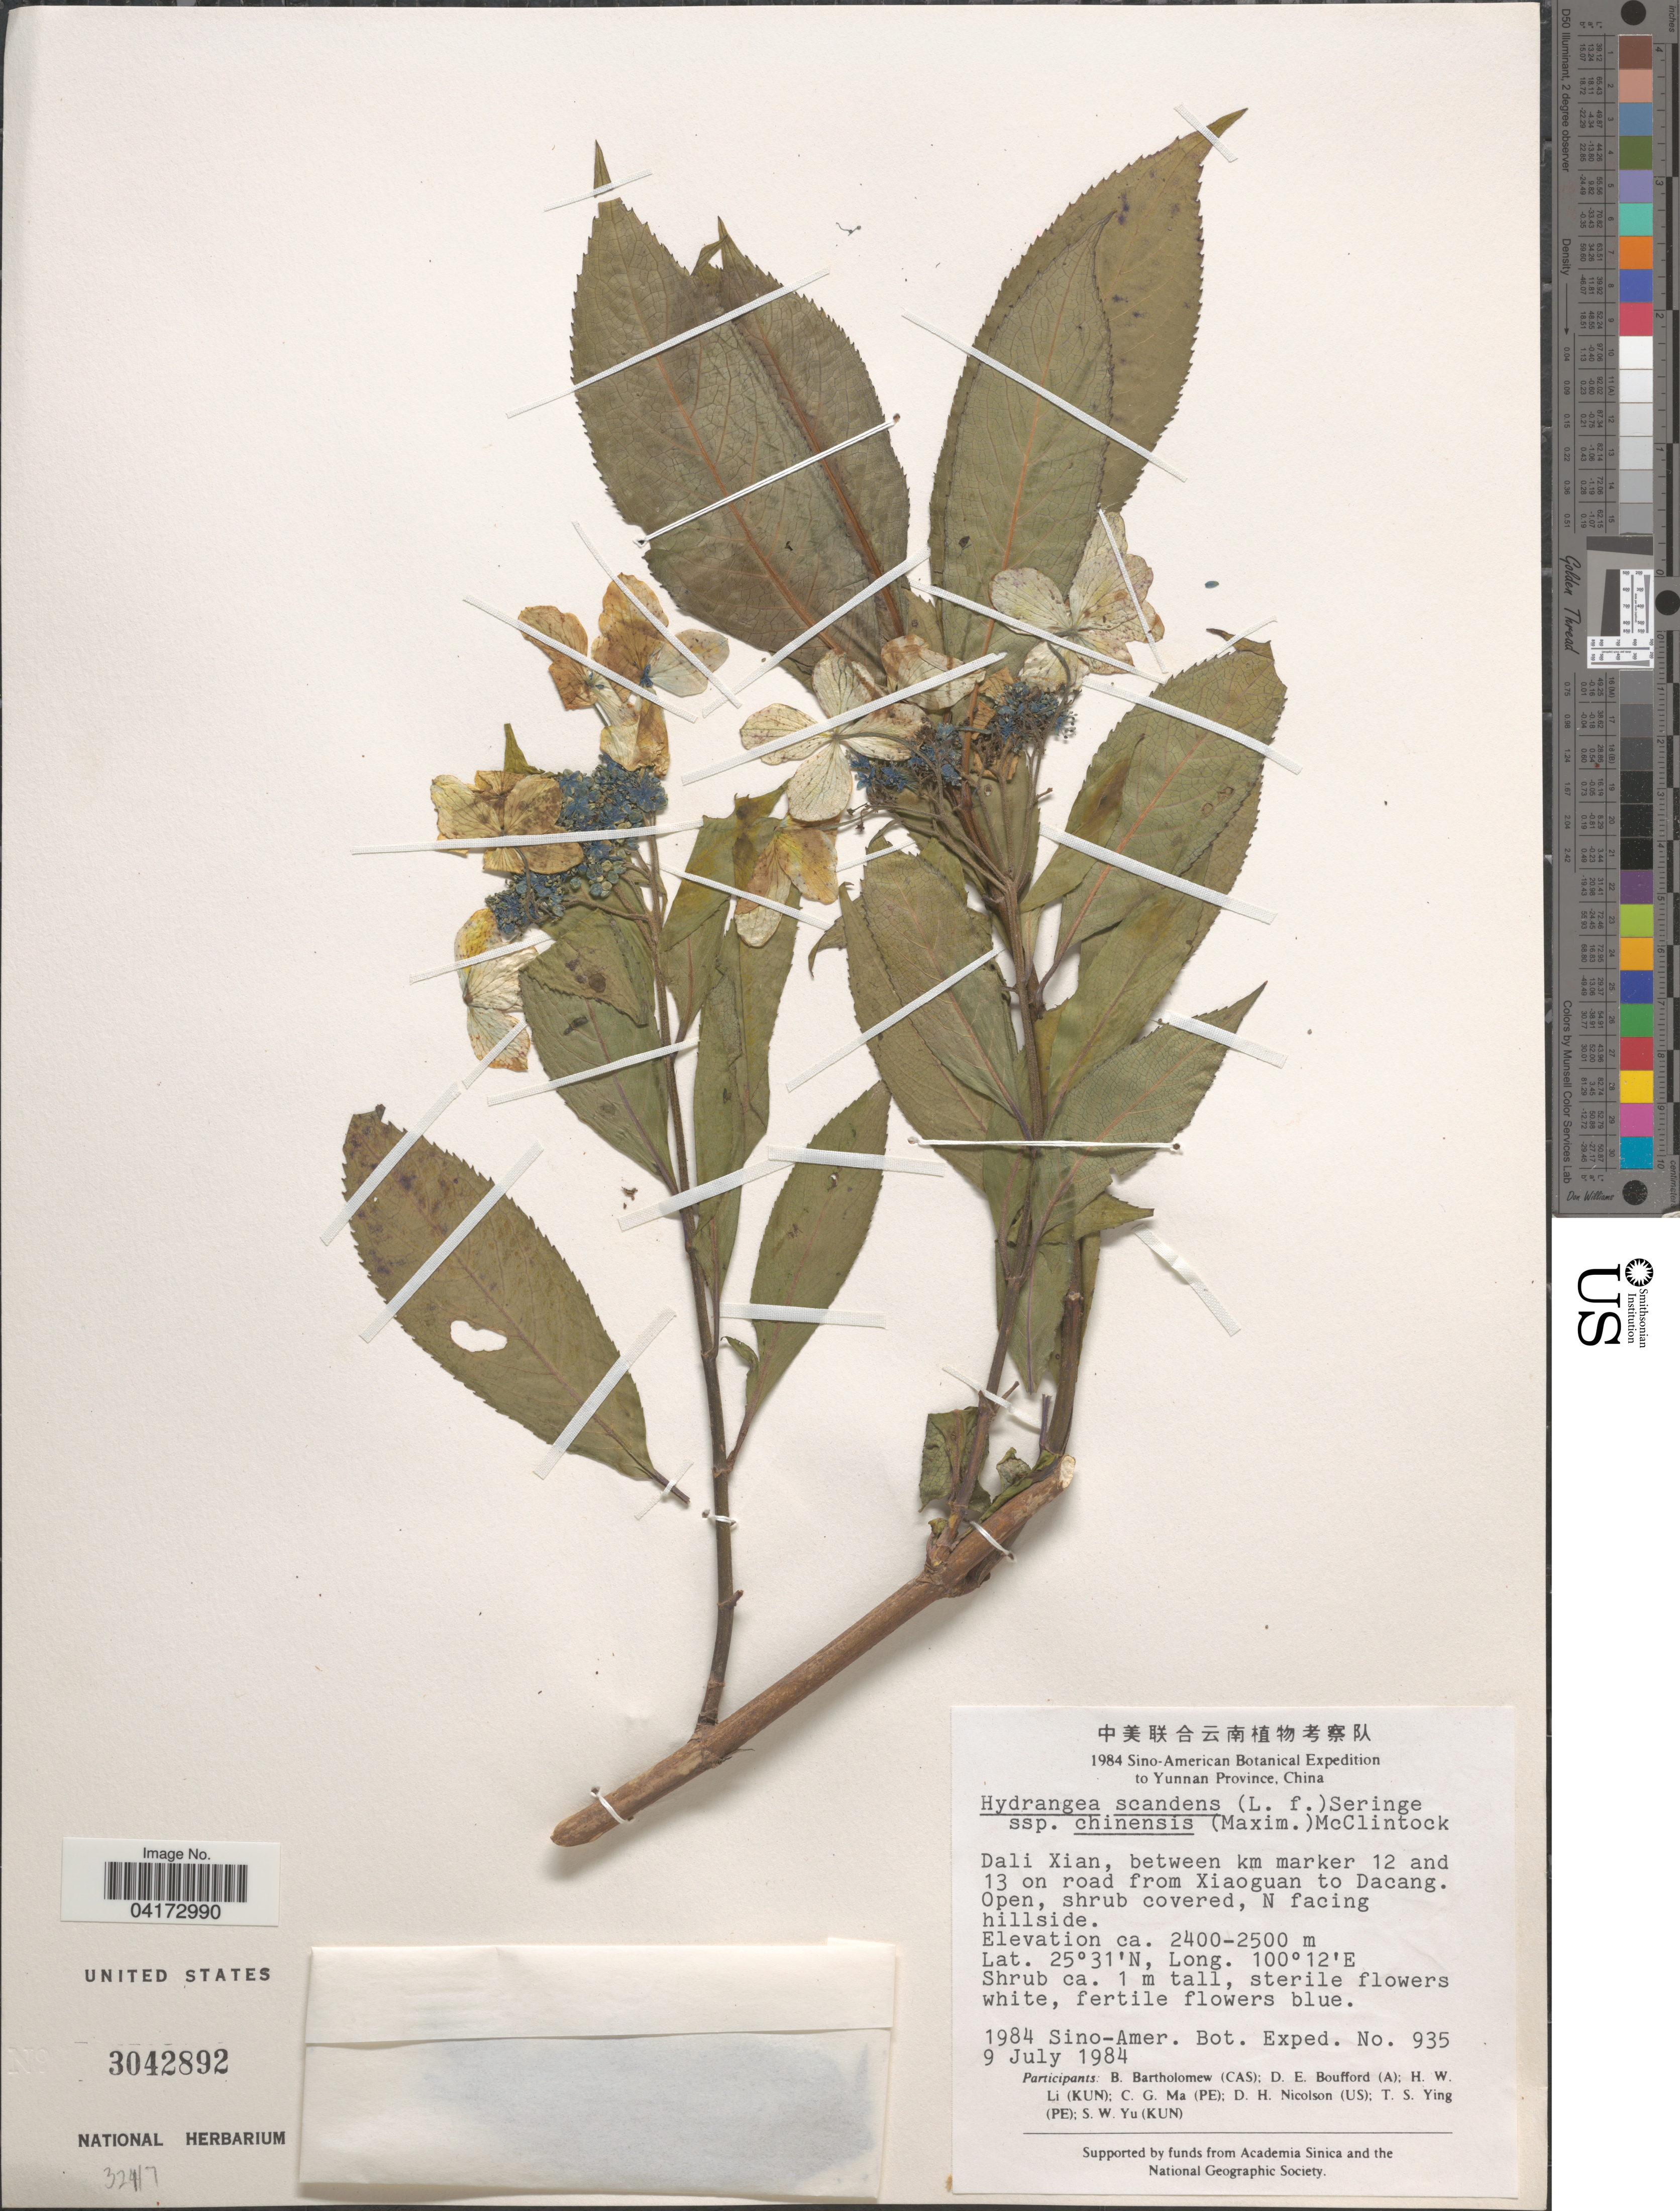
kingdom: Plantae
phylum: Tracheophyta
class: Magnoliopsida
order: Cornales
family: Hydrangeaceae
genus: Hydrangea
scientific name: Hydrangea scandens subsp. chinensis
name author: (Maxim.) E. M. McClint.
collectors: B. Bartholomew, D. E. Boufford, H. W. Li, C. Ma & et al.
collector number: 935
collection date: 1984-07-09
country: China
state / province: Yunnan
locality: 1984 Sino-American Botanical Expedition to Yunnan Province, China. Dali Xian, between km marker 12 and 13 on road from Xiaoguan to Dacang. N facing.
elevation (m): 2400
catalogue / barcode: US 3042892